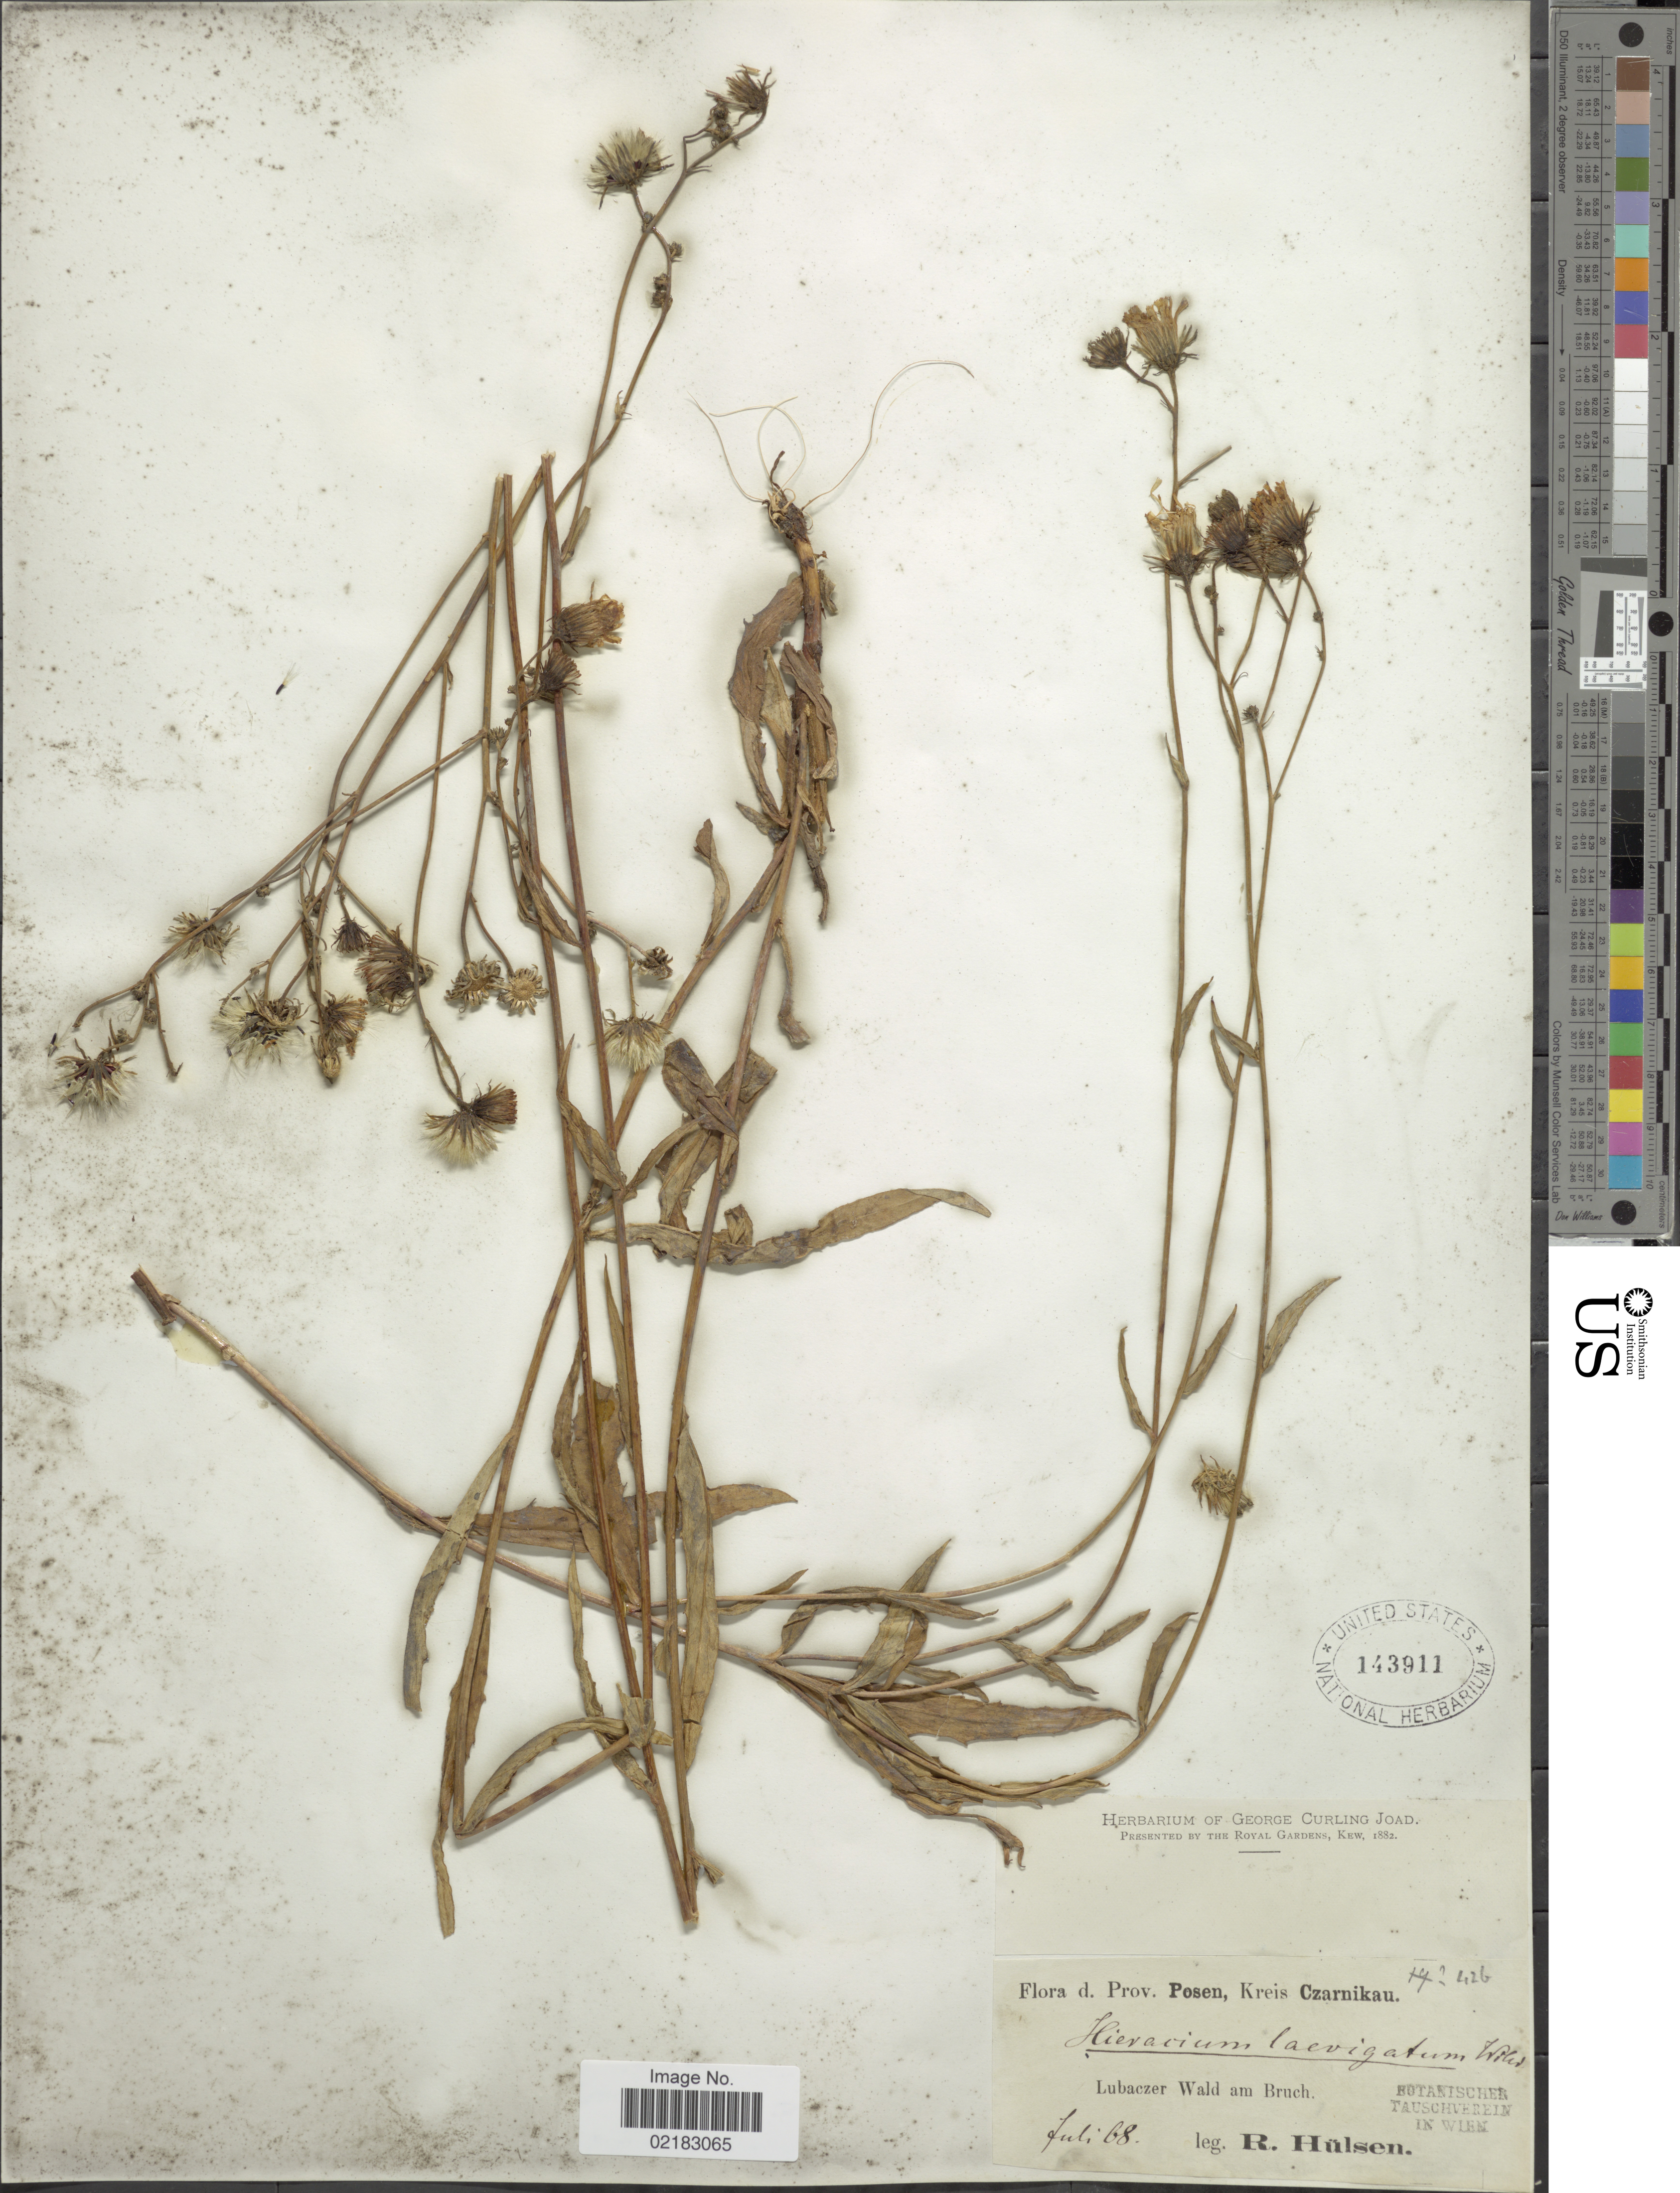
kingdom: Plantae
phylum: Tracheophyta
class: Magnoliopsida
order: Asterales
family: Asteraceae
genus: Hieracium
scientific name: Hieracium laevigatum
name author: Willd.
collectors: R. Hülsen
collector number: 426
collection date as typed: Transcribed d/m/y: /7/68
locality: Prov. Posen, Kreis Czarnikau Lubaczer Wald am Bruch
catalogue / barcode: US 143911